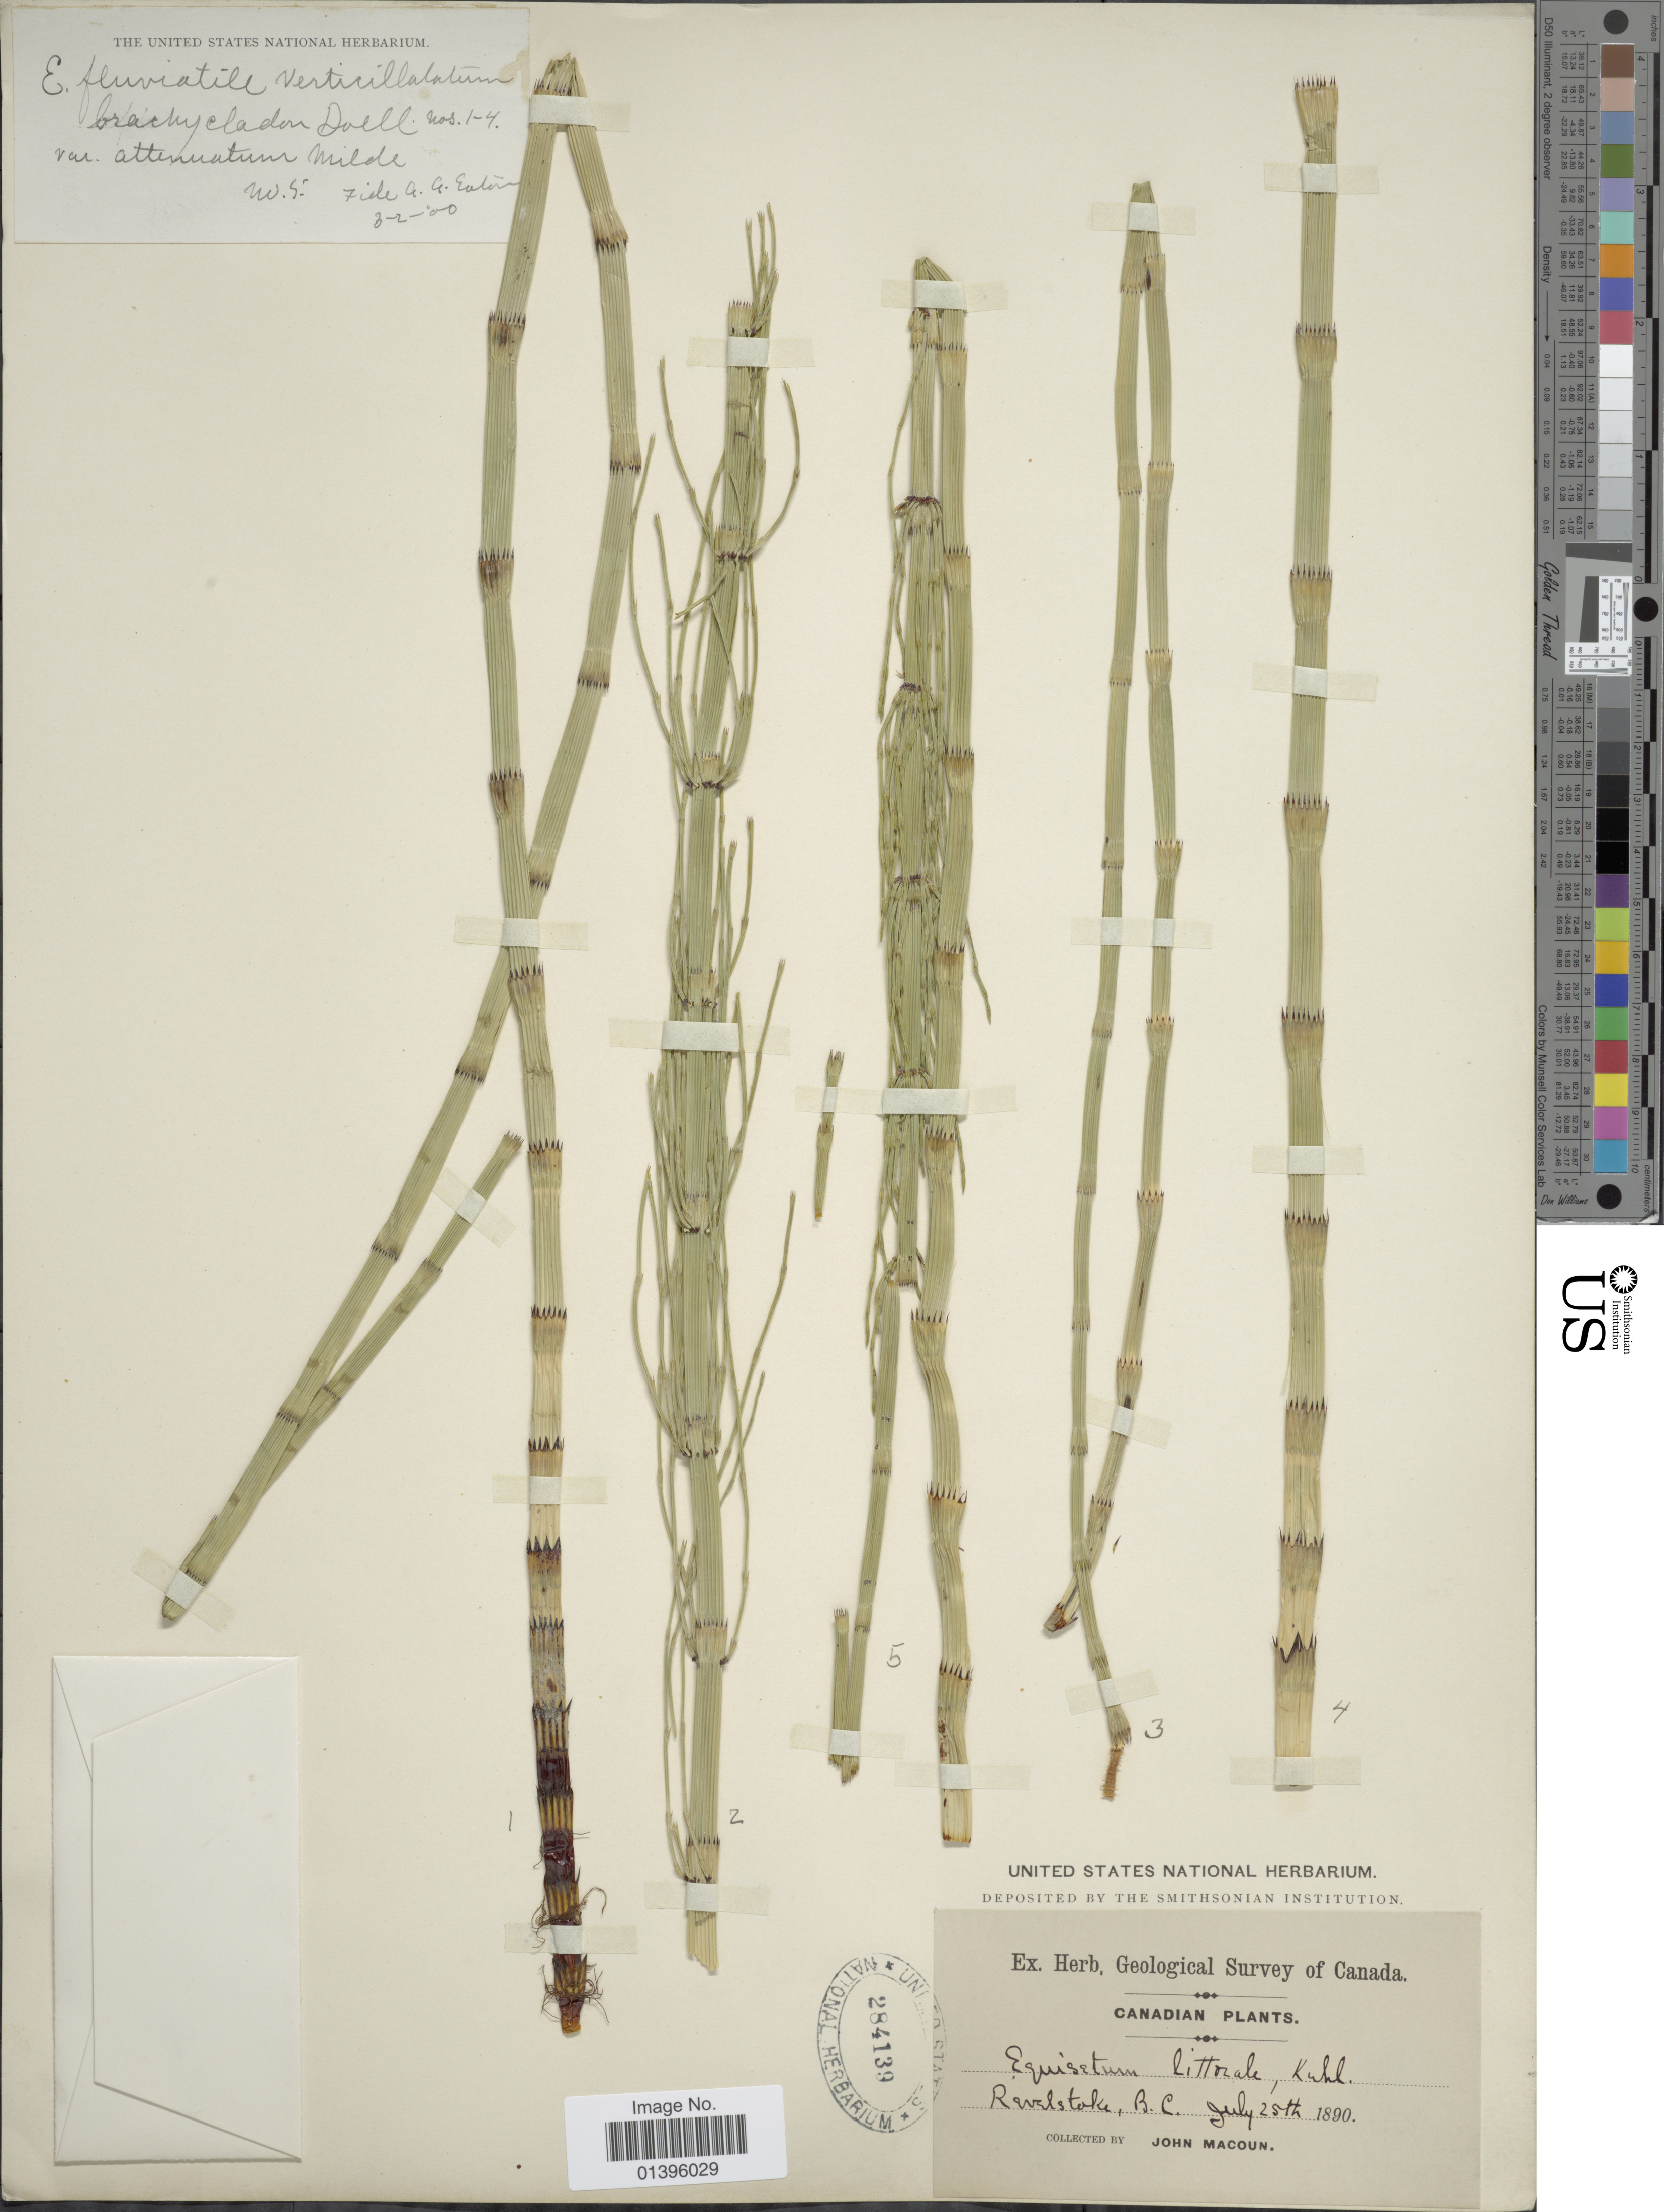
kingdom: Plantae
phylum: Tracheophyta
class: Polypodiopsida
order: Equisetales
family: Equisetaceae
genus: Equisetum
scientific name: Equisetum fluviatile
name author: L.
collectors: J. Macoun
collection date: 1890-07-25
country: Canada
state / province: British Columbia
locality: Ravelstoke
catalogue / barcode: US 284139